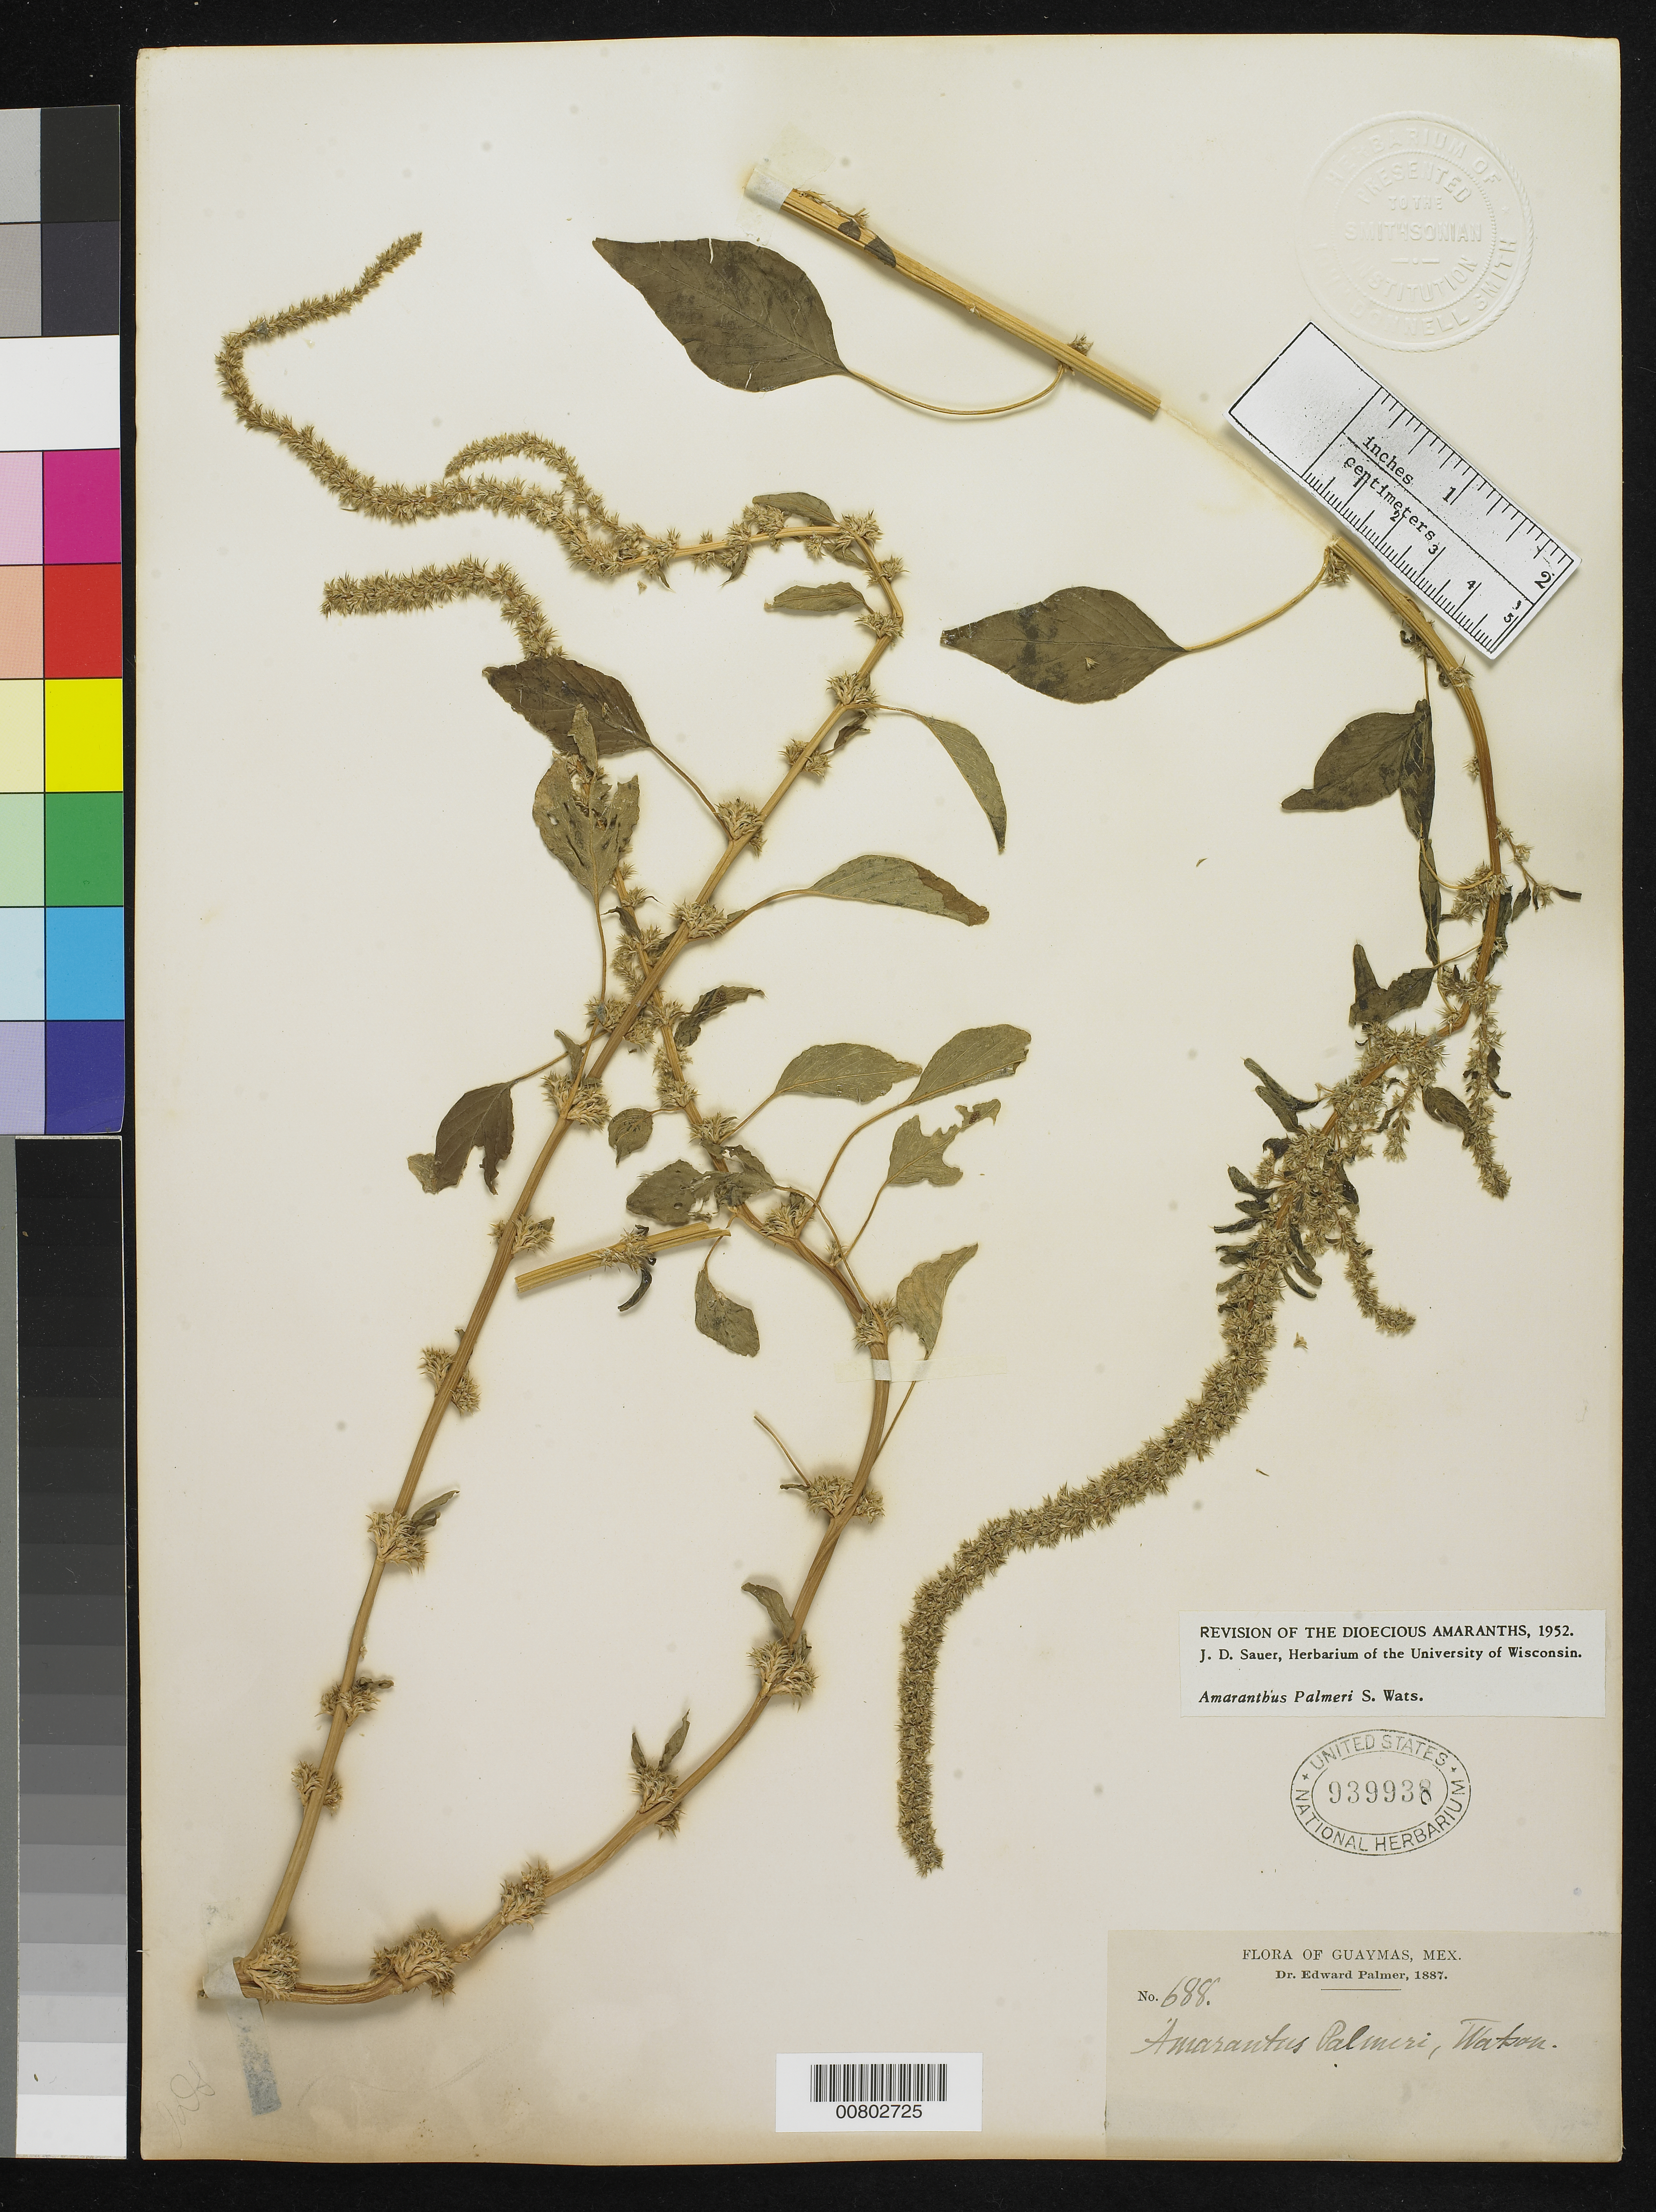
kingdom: Plantae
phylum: Tracheophyta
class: Magnoliopsida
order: Caryophyllales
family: Amaranthaceae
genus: Amaranthus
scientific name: Amaranthus palmeri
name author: S. Watson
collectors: E. Palmer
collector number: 688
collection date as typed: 1887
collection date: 1887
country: Mexico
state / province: Sonora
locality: Guaymas, Sonora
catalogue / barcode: US 939938